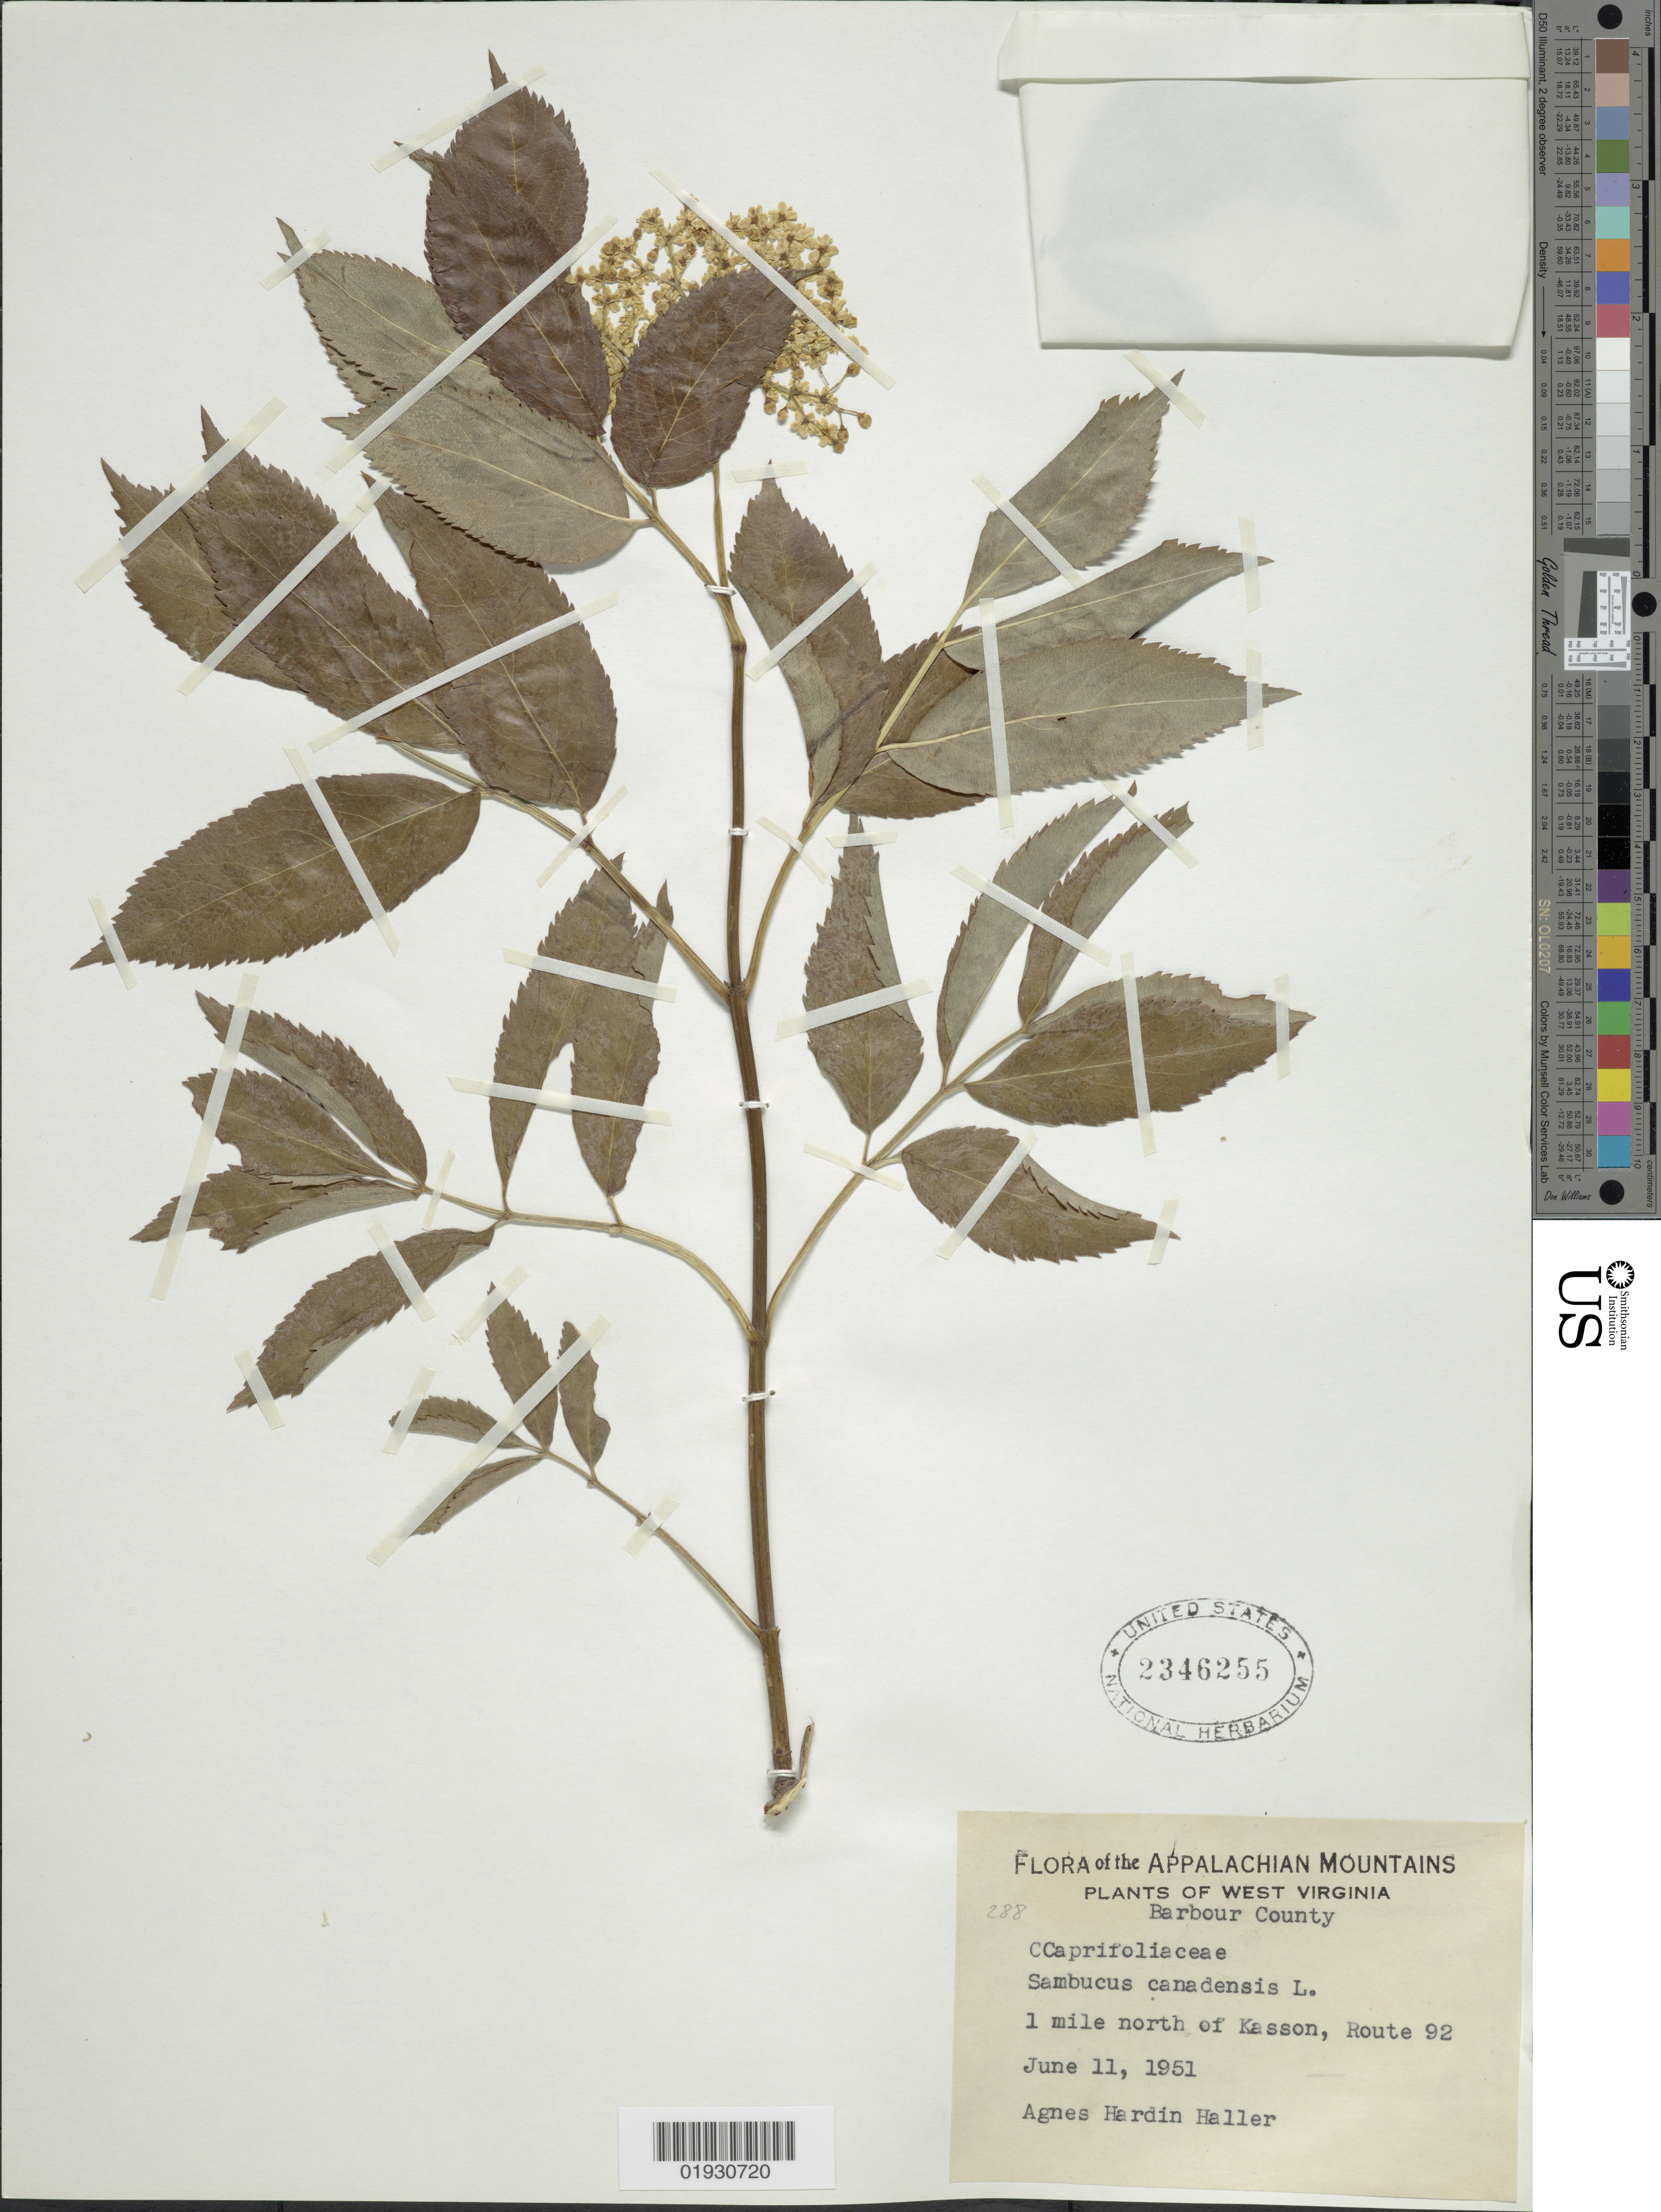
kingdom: Plantae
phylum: Tracheophyta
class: Magnoliopsida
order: Dipsacales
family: Viburnaceae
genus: Sambucus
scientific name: Sambucus canadensis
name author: L.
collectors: A. Haller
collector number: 288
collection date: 1951-06-11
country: United States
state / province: West Virginia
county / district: Barbour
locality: Appalachian Mountains, Barbour County, 1 mile north of Kasson, Route 92.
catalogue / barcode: US 2346255